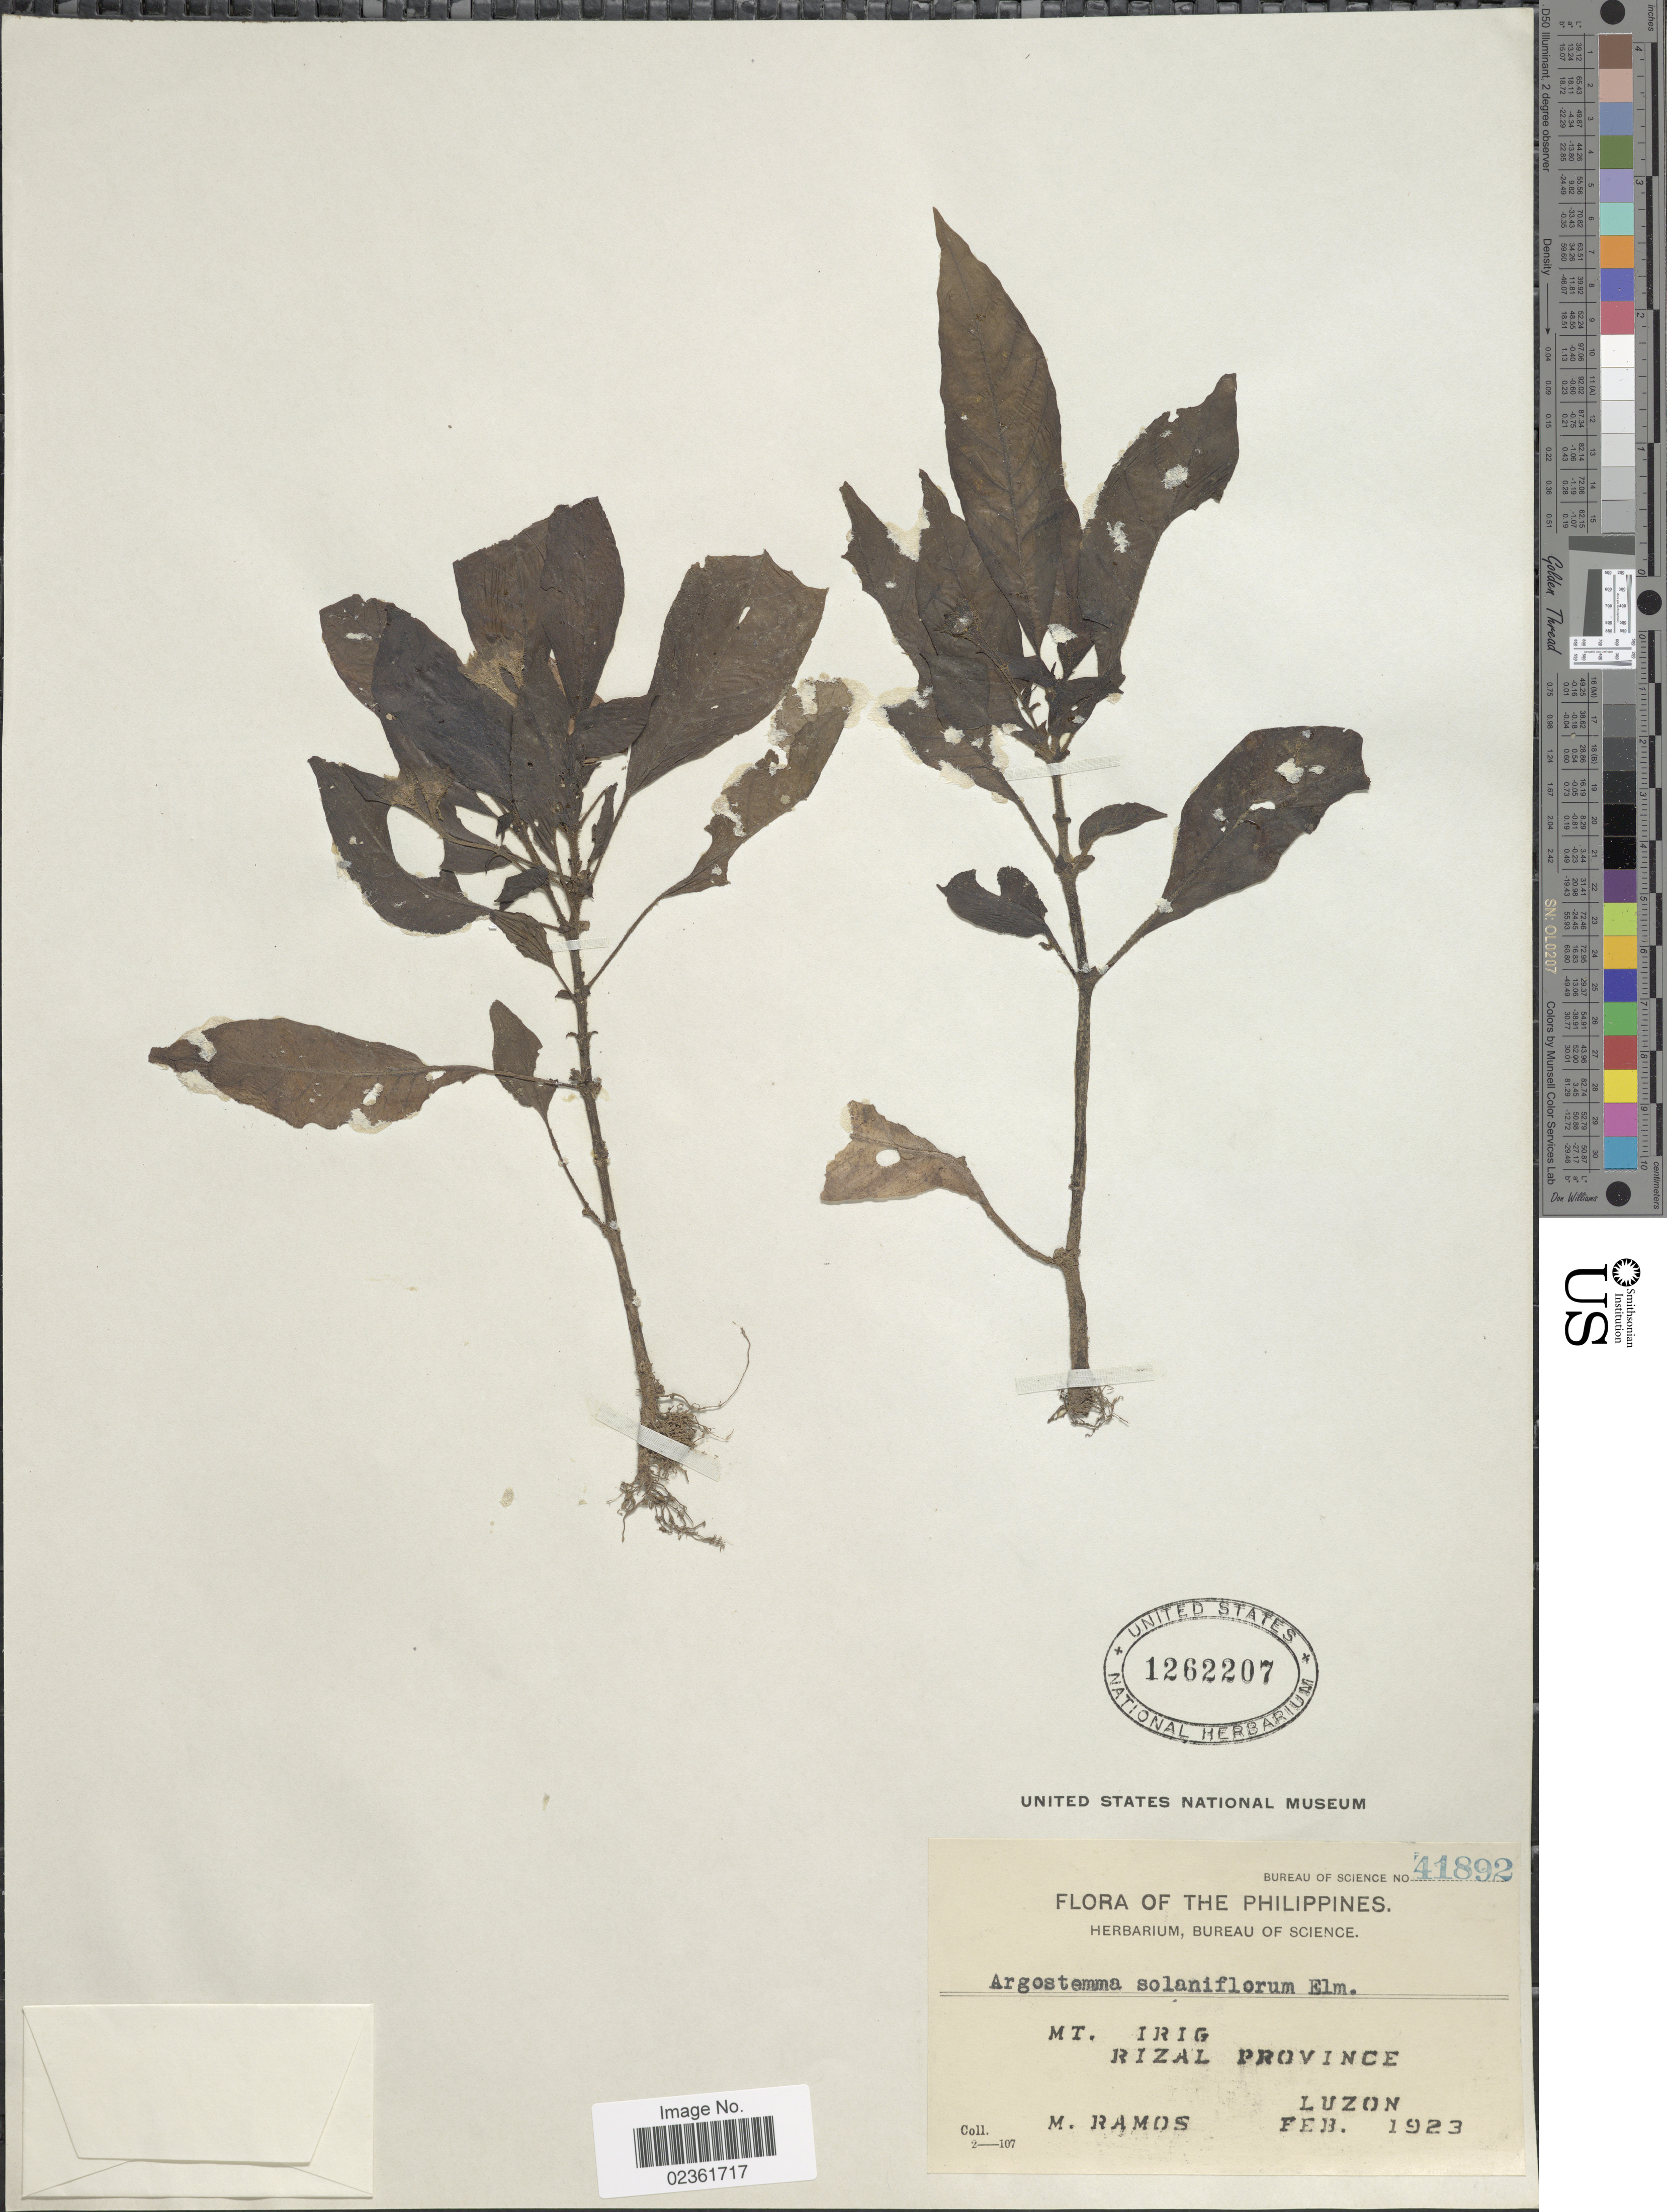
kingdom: Plantae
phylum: Tracheophyta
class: Magnoliopsida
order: Gentianales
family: Rubiaceae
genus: Argostemma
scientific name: Argostemma solaniflorum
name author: Elmer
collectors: M. Ramos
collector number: Bureau of Science 41892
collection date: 1923-02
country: Philippines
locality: Mt. Irig, Rizal Province, Luzon.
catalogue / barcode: US 1262207